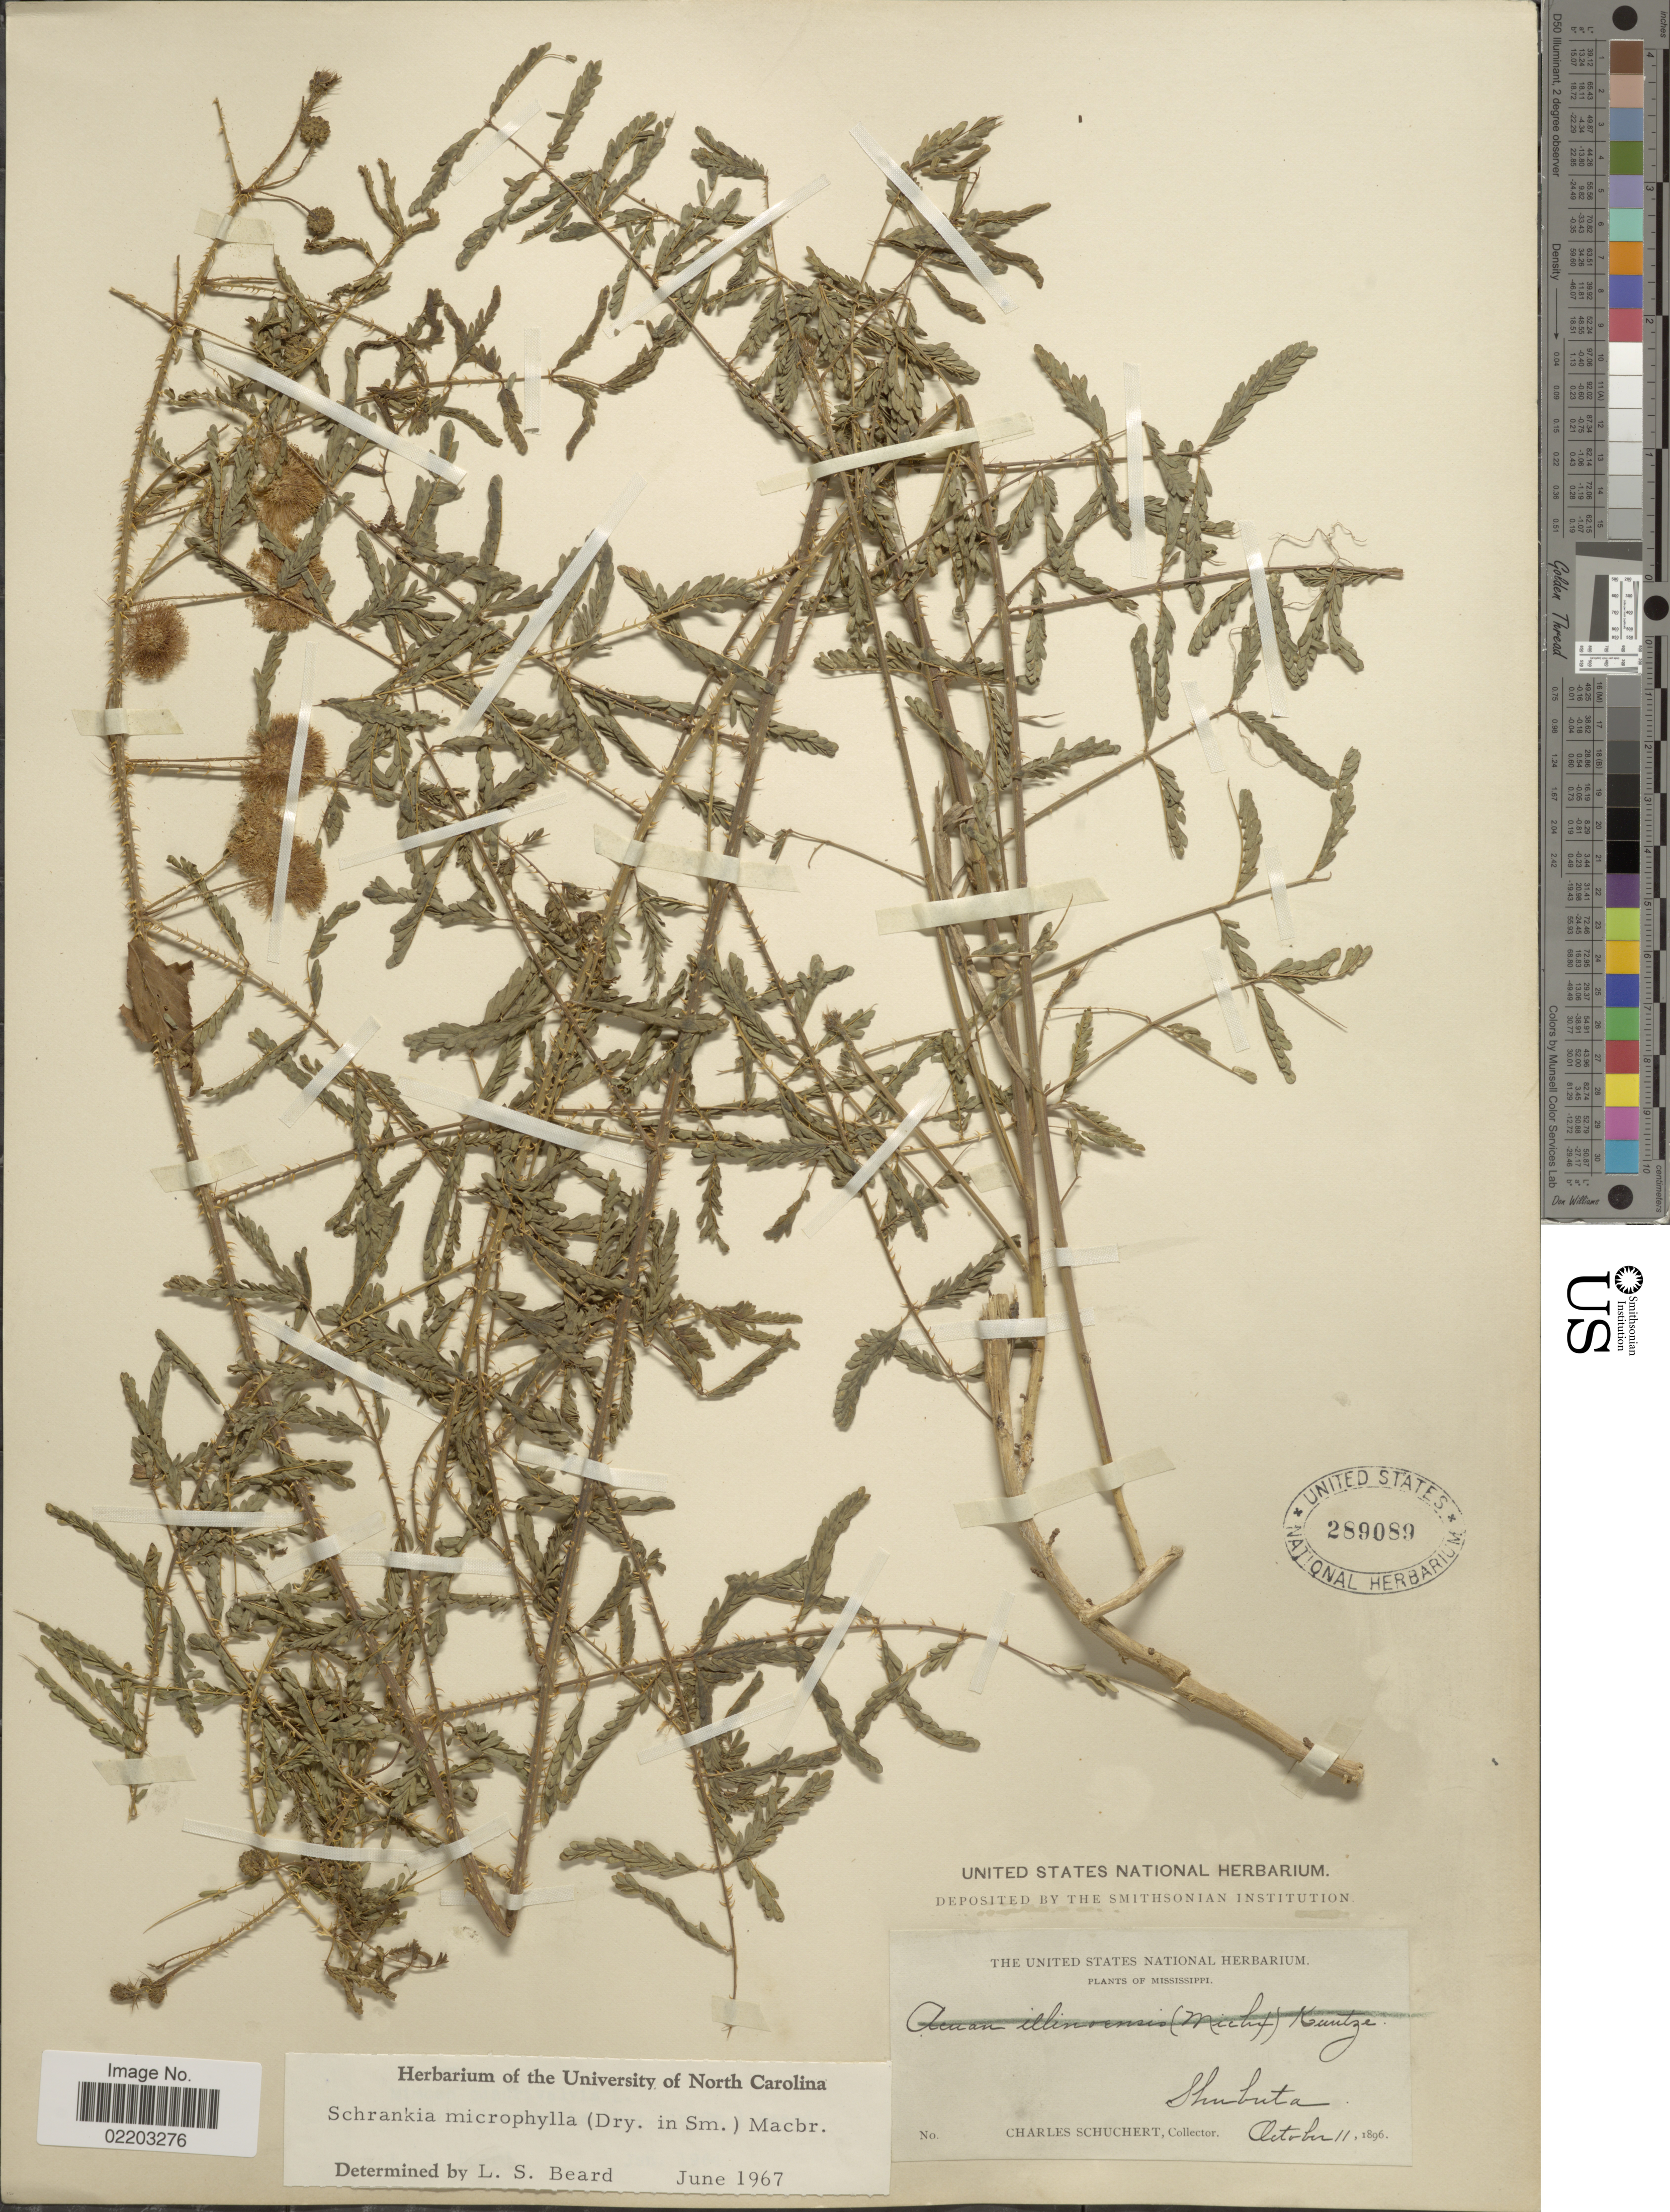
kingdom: Plantae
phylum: Tracheophyta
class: Magnoliopsida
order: Fabales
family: Fabaceae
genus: Mimosa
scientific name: Mimosa microphylla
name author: Dryand.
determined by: Strong, M. T., (US), Smithsonian Institution - National Museum of Natural History (UNITED STATES)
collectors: C. Schuchert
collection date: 1896-10-11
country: United States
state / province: Mississippi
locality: Shubuta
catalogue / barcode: US 289089